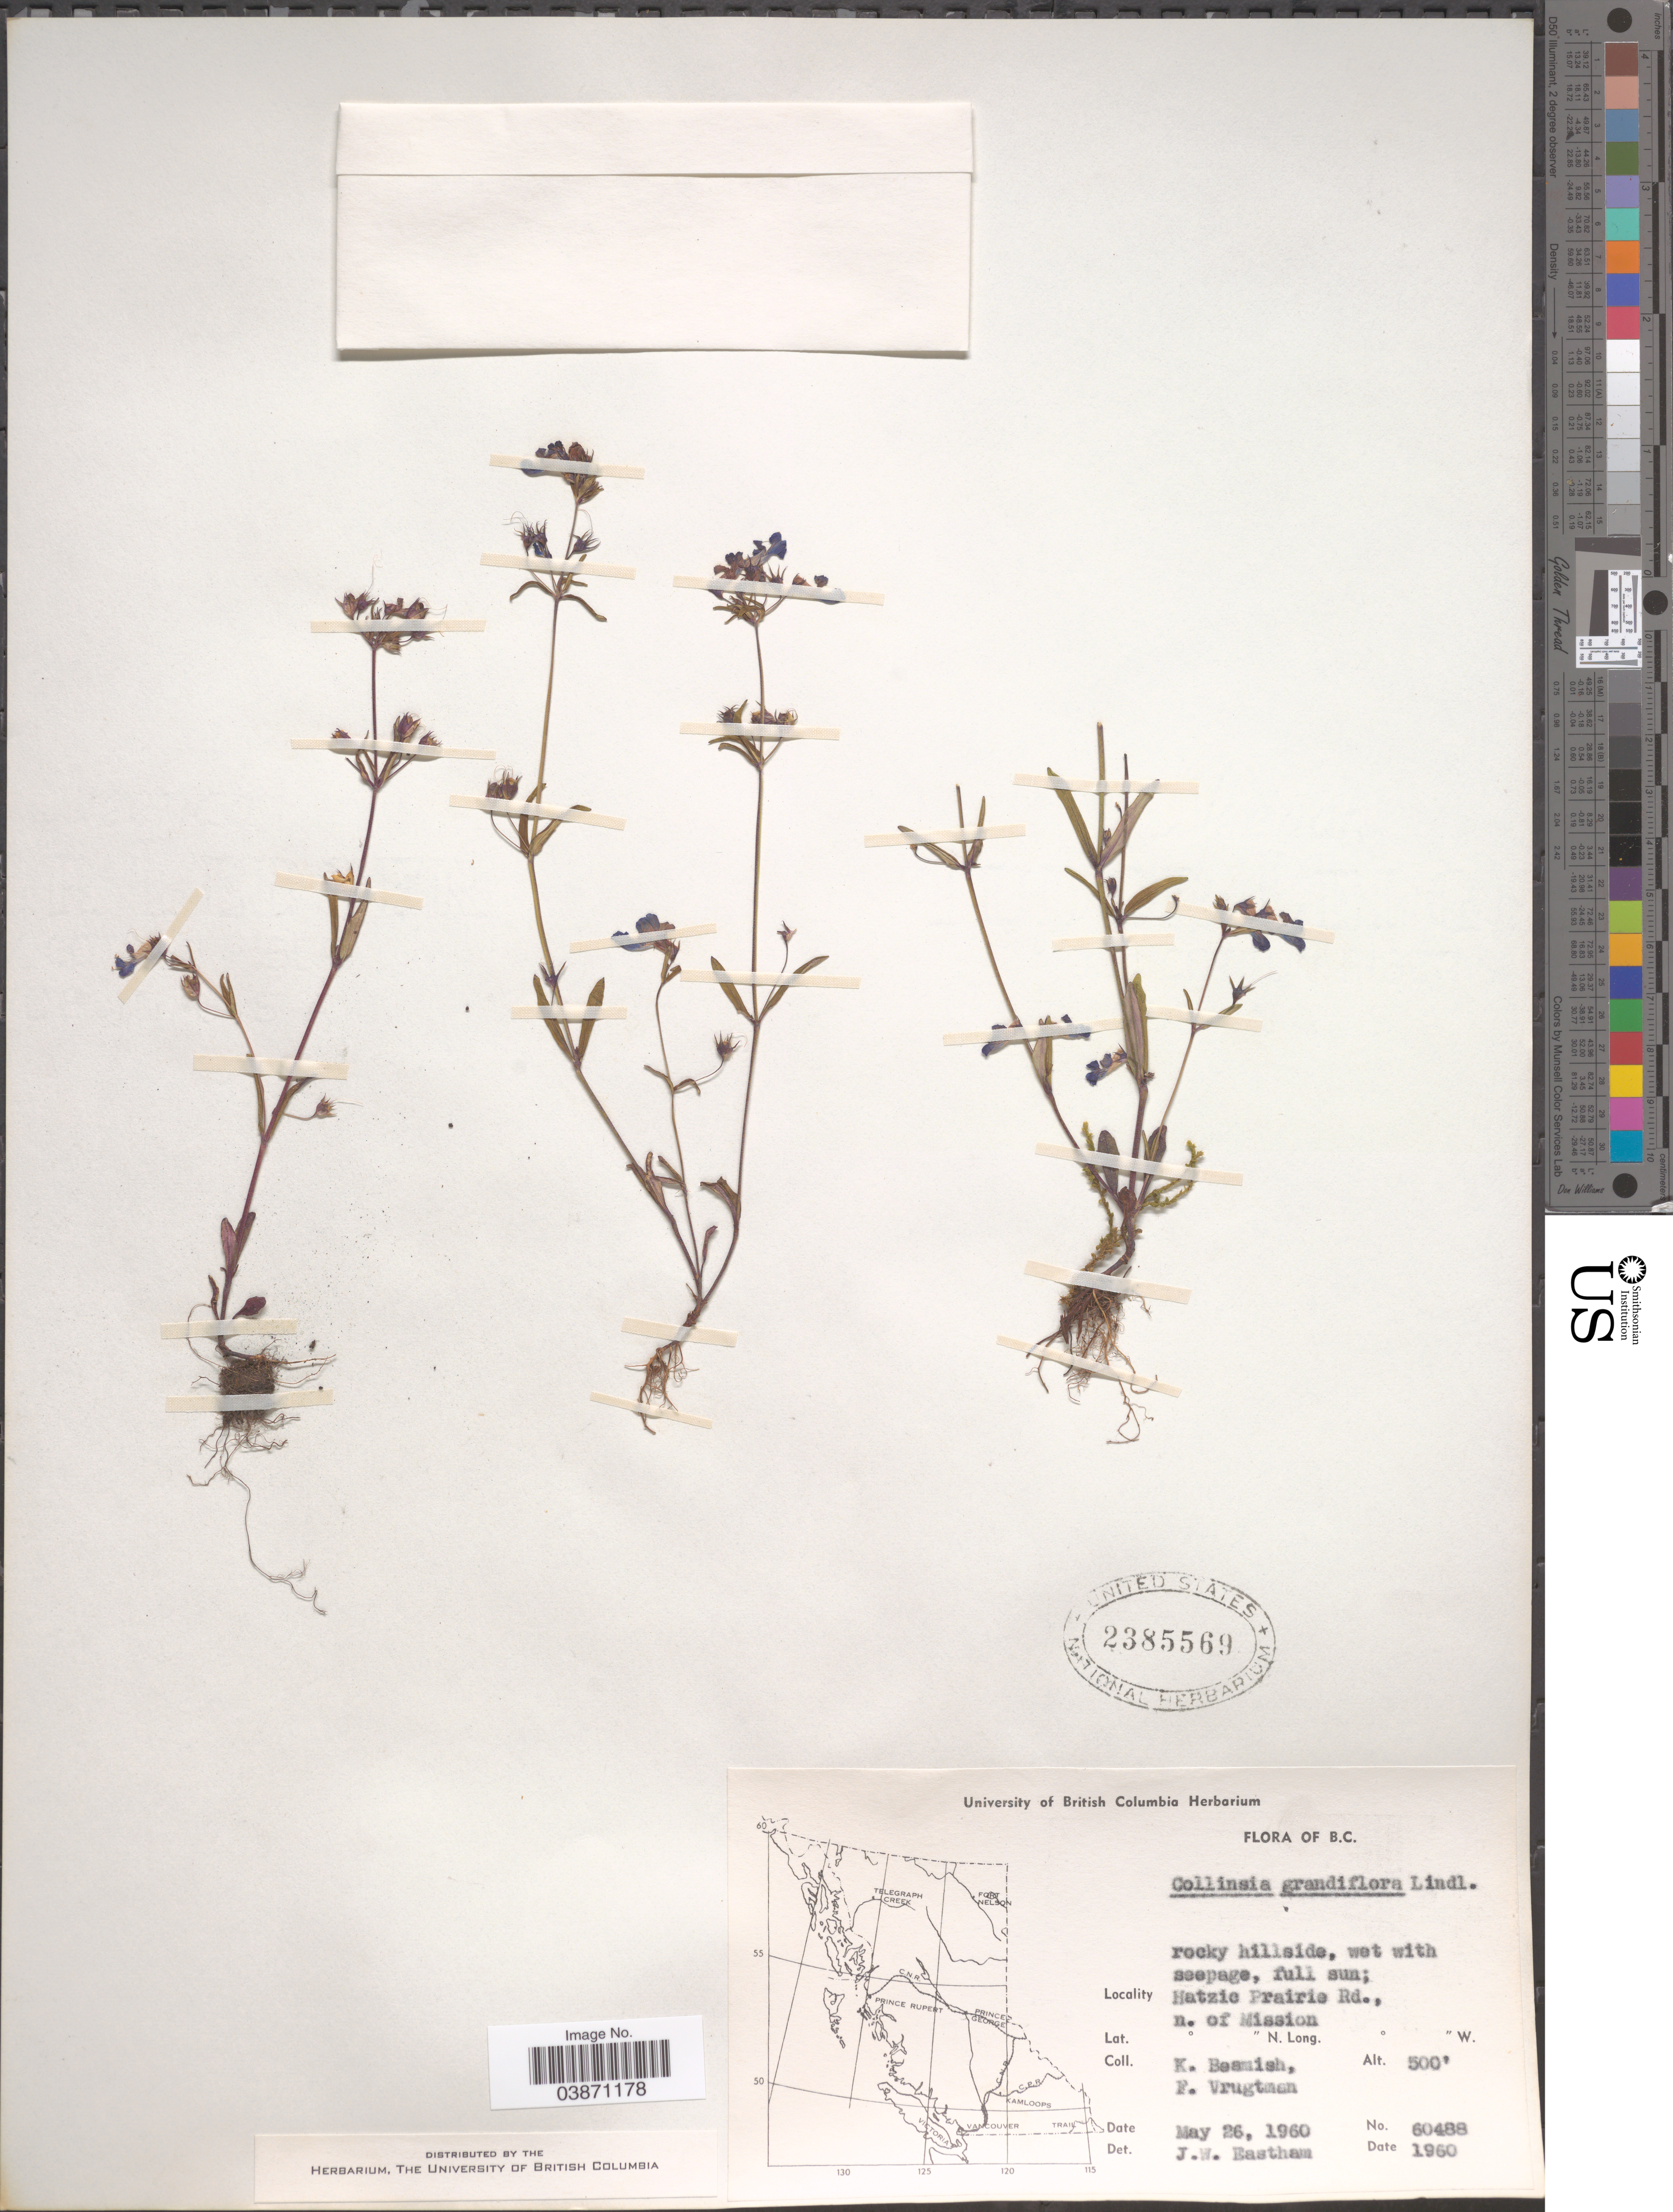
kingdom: Plantae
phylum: Tracheophyta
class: Magnoliopsida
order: Lamiales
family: Plantaginaceae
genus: Collinsia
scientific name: Collinsia grandiflora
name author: Lindl.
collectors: K. Beamish & F. Vrugtman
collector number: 60488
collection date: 1960-05-26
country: Canada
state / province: British Columbia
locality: Rocky hillside. Hatzie Prairie Rd., n. of Mission.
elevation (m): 152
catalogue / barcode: US 2385569